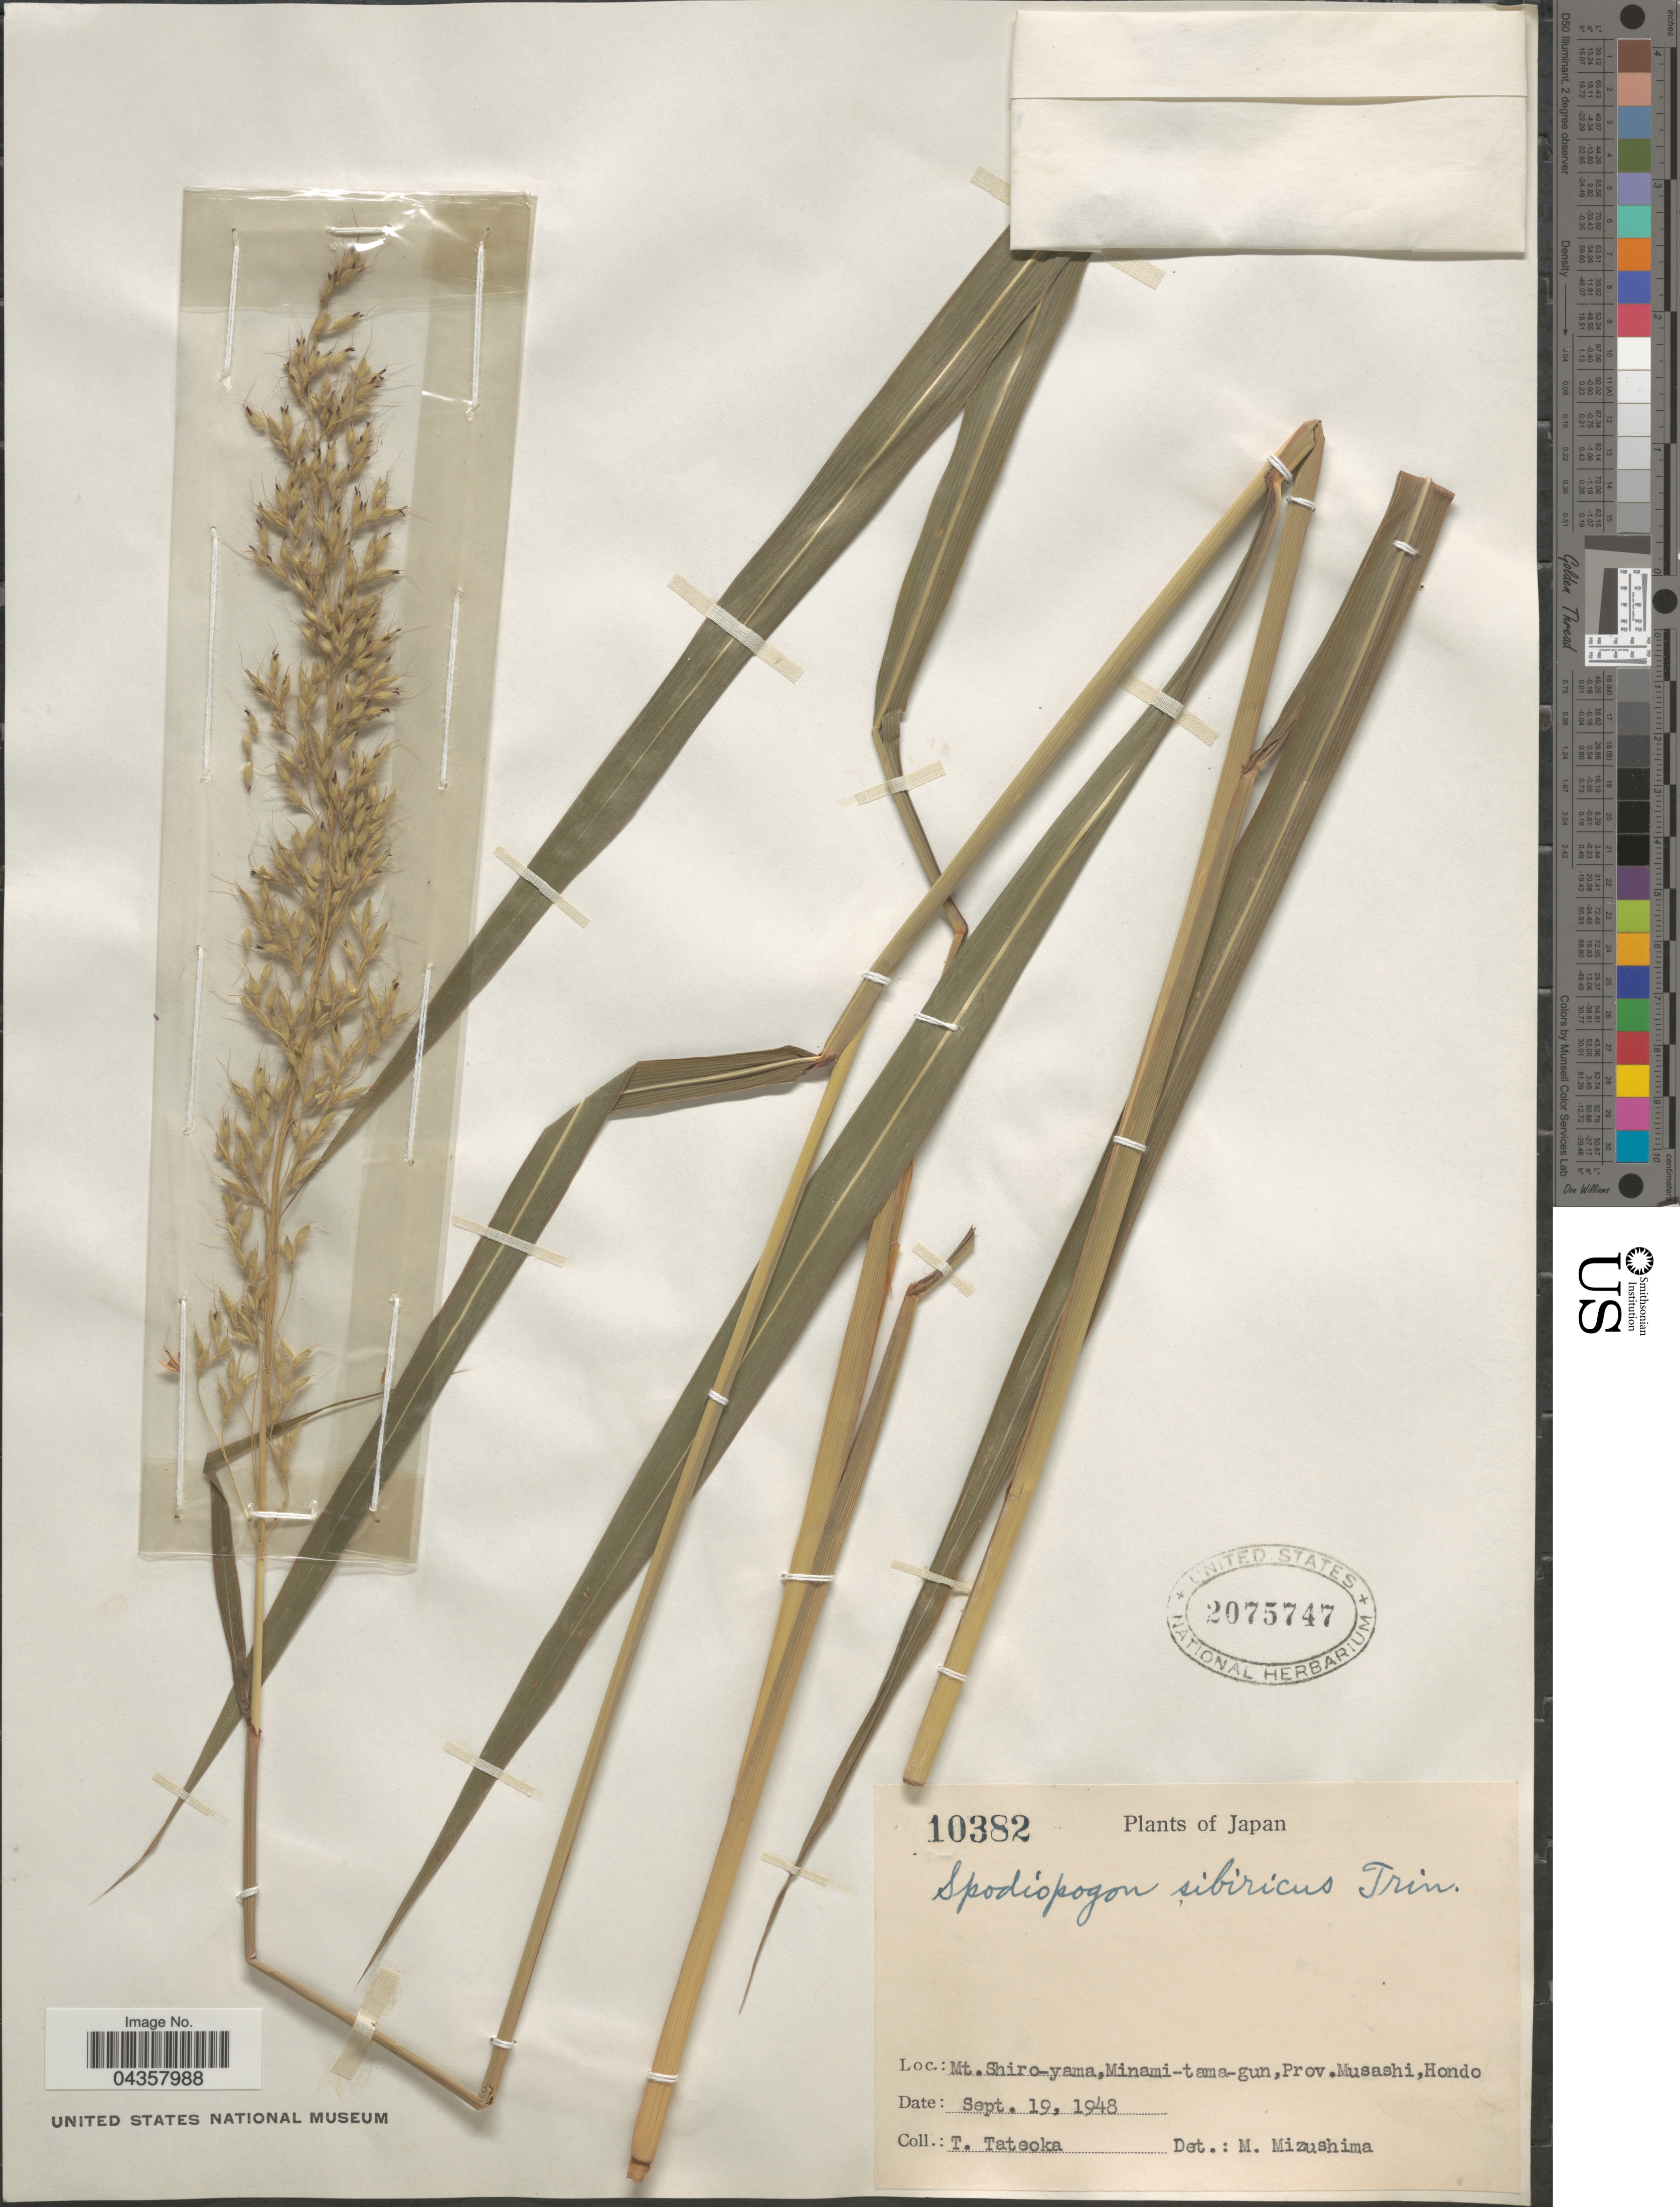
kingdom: Plantae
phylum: Tracheophyta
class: Liliopsida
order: Poales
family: Poaceae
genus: Spodiopogon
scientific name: Spodiopogon sibiricus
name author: Trin.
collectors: T. Tateoka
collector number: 10382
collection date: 1948-09-19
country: Japan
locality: Mt. Shiro-yama, Minami-tama-gun, Prov. Musashi, Hondo.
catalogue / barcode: US 2075747